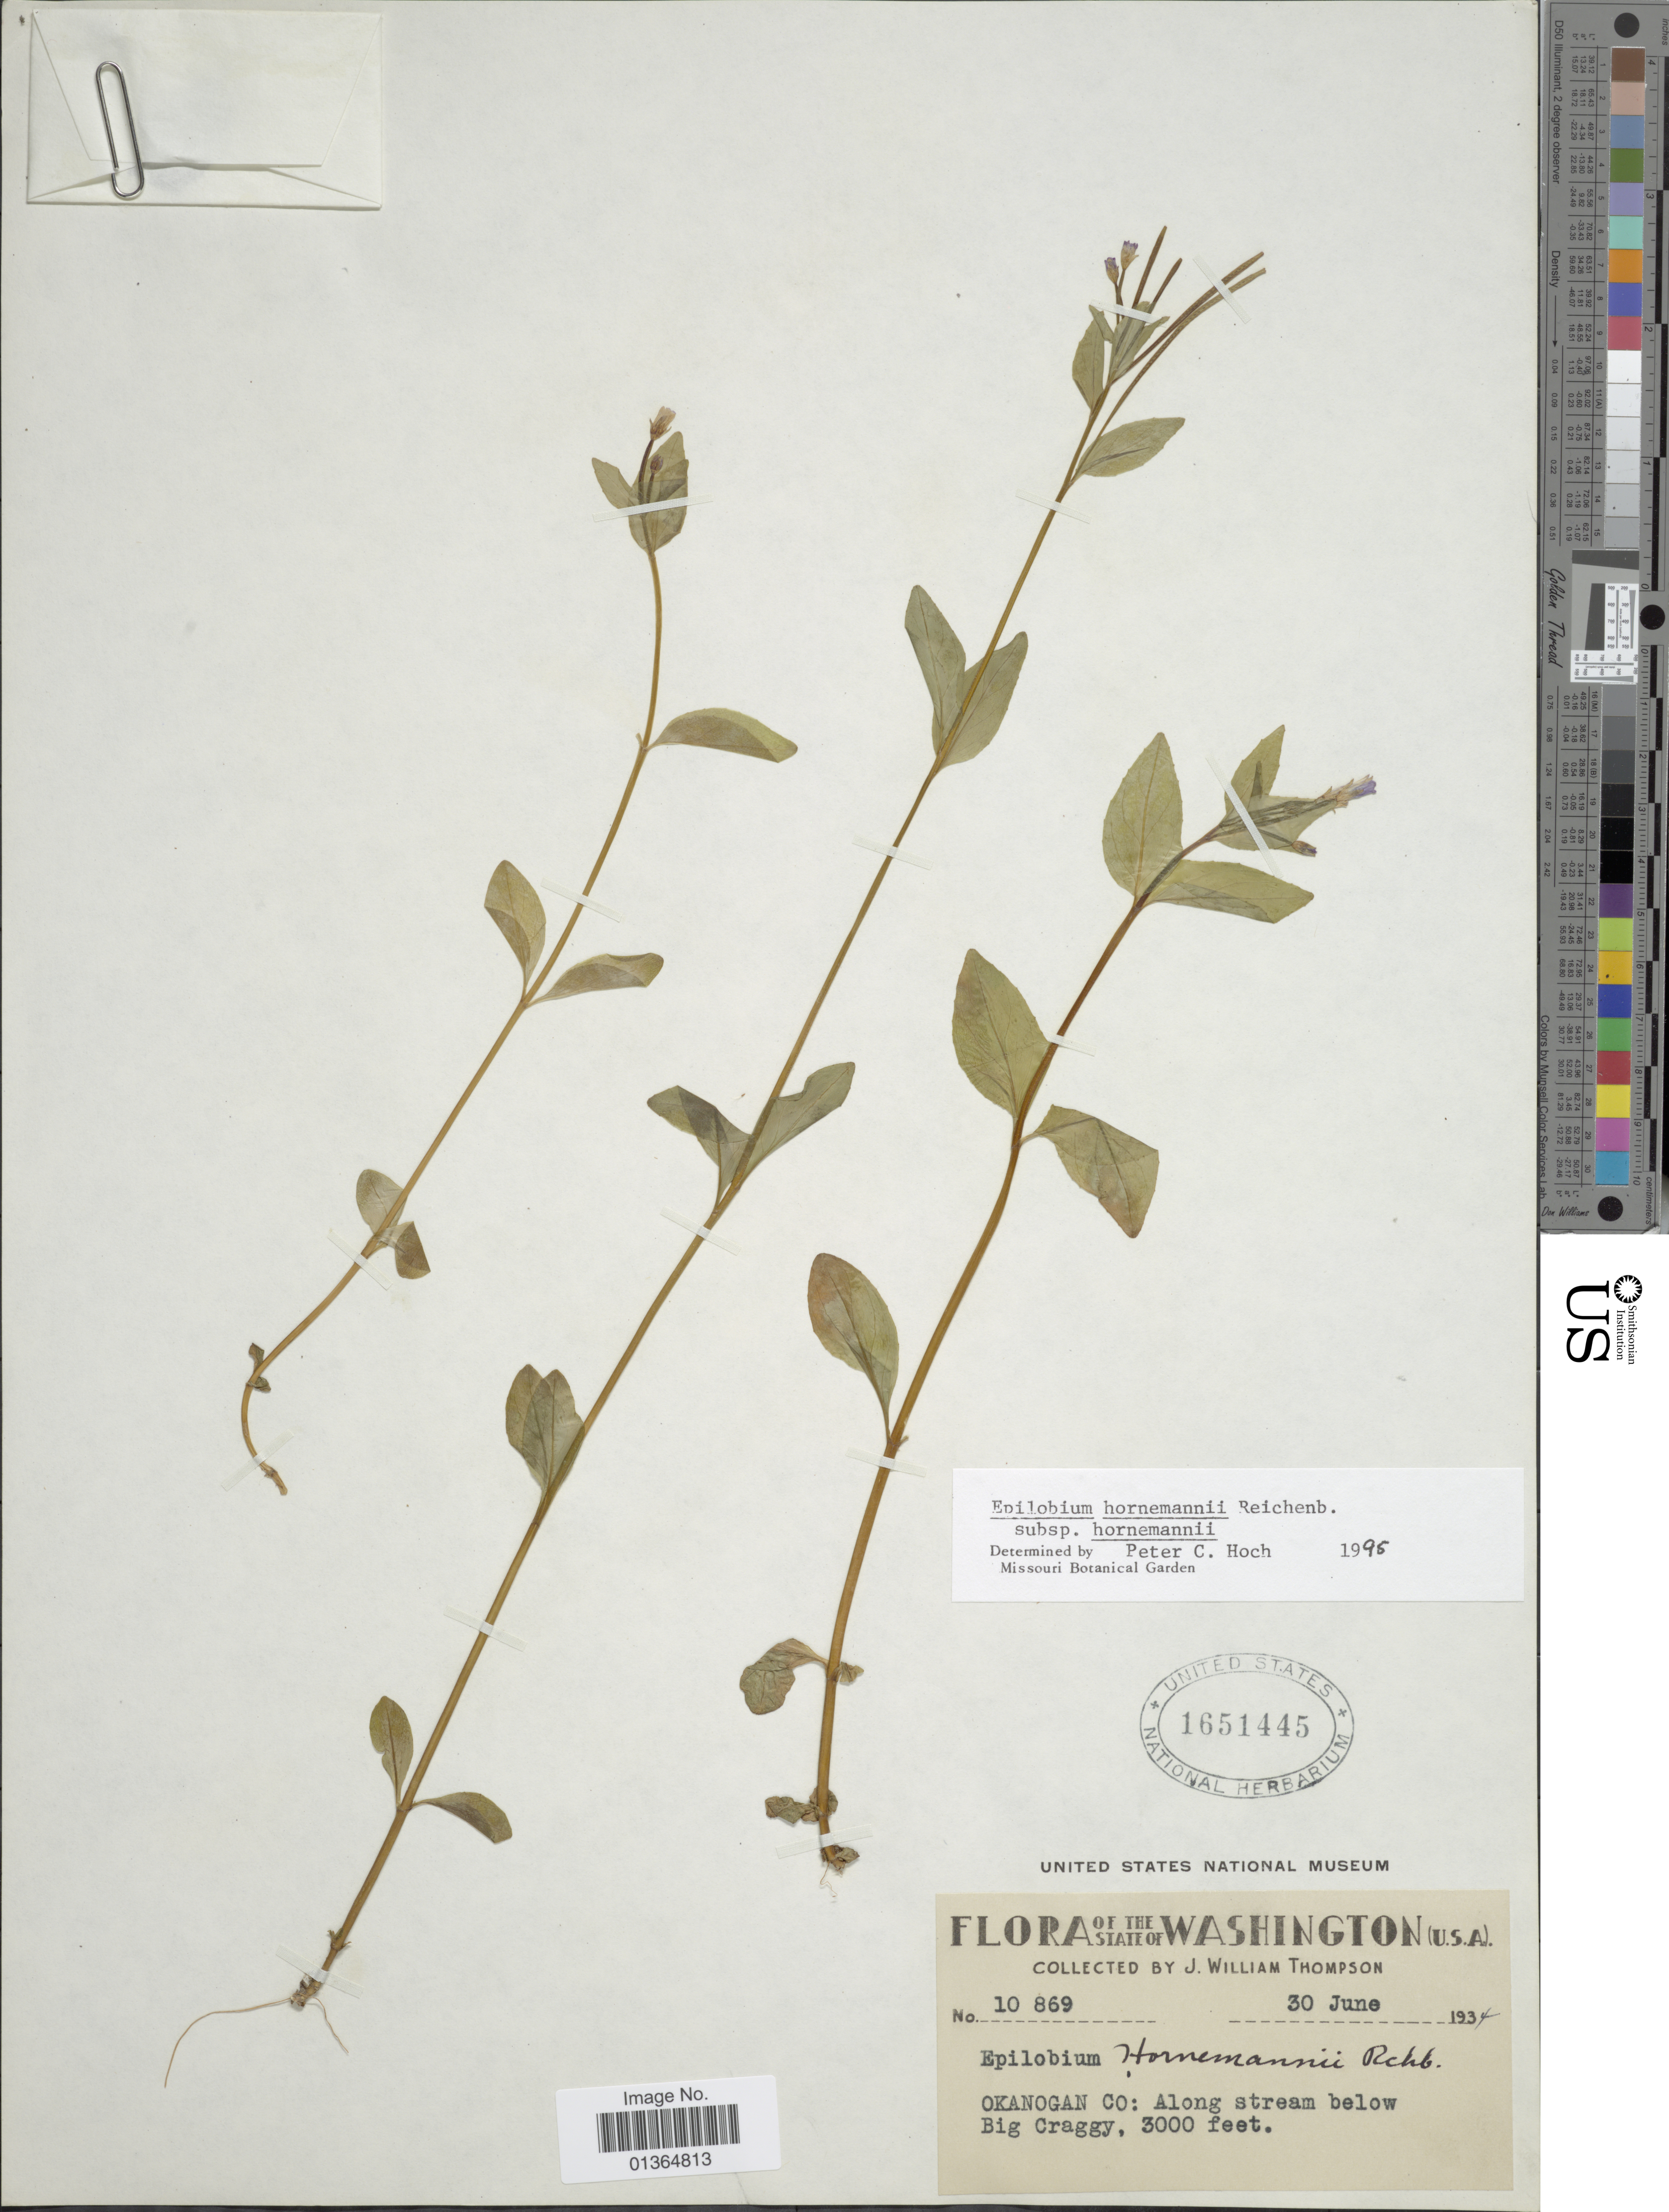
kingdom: Plantae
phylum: Tracheophyta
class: Magnoliopsida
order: Myrtales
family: Onagraceae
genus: Epilobium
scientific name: Epilobium hornemannii subsp. hornemannii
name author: Rchb.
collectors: J. W. Thompson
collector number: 10869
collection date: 1934-06-30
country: United States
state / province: Washington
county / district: Okanogan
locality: Okanogan Co: Along stream below Big Craggy.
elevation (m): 914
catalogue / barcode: US 1651445